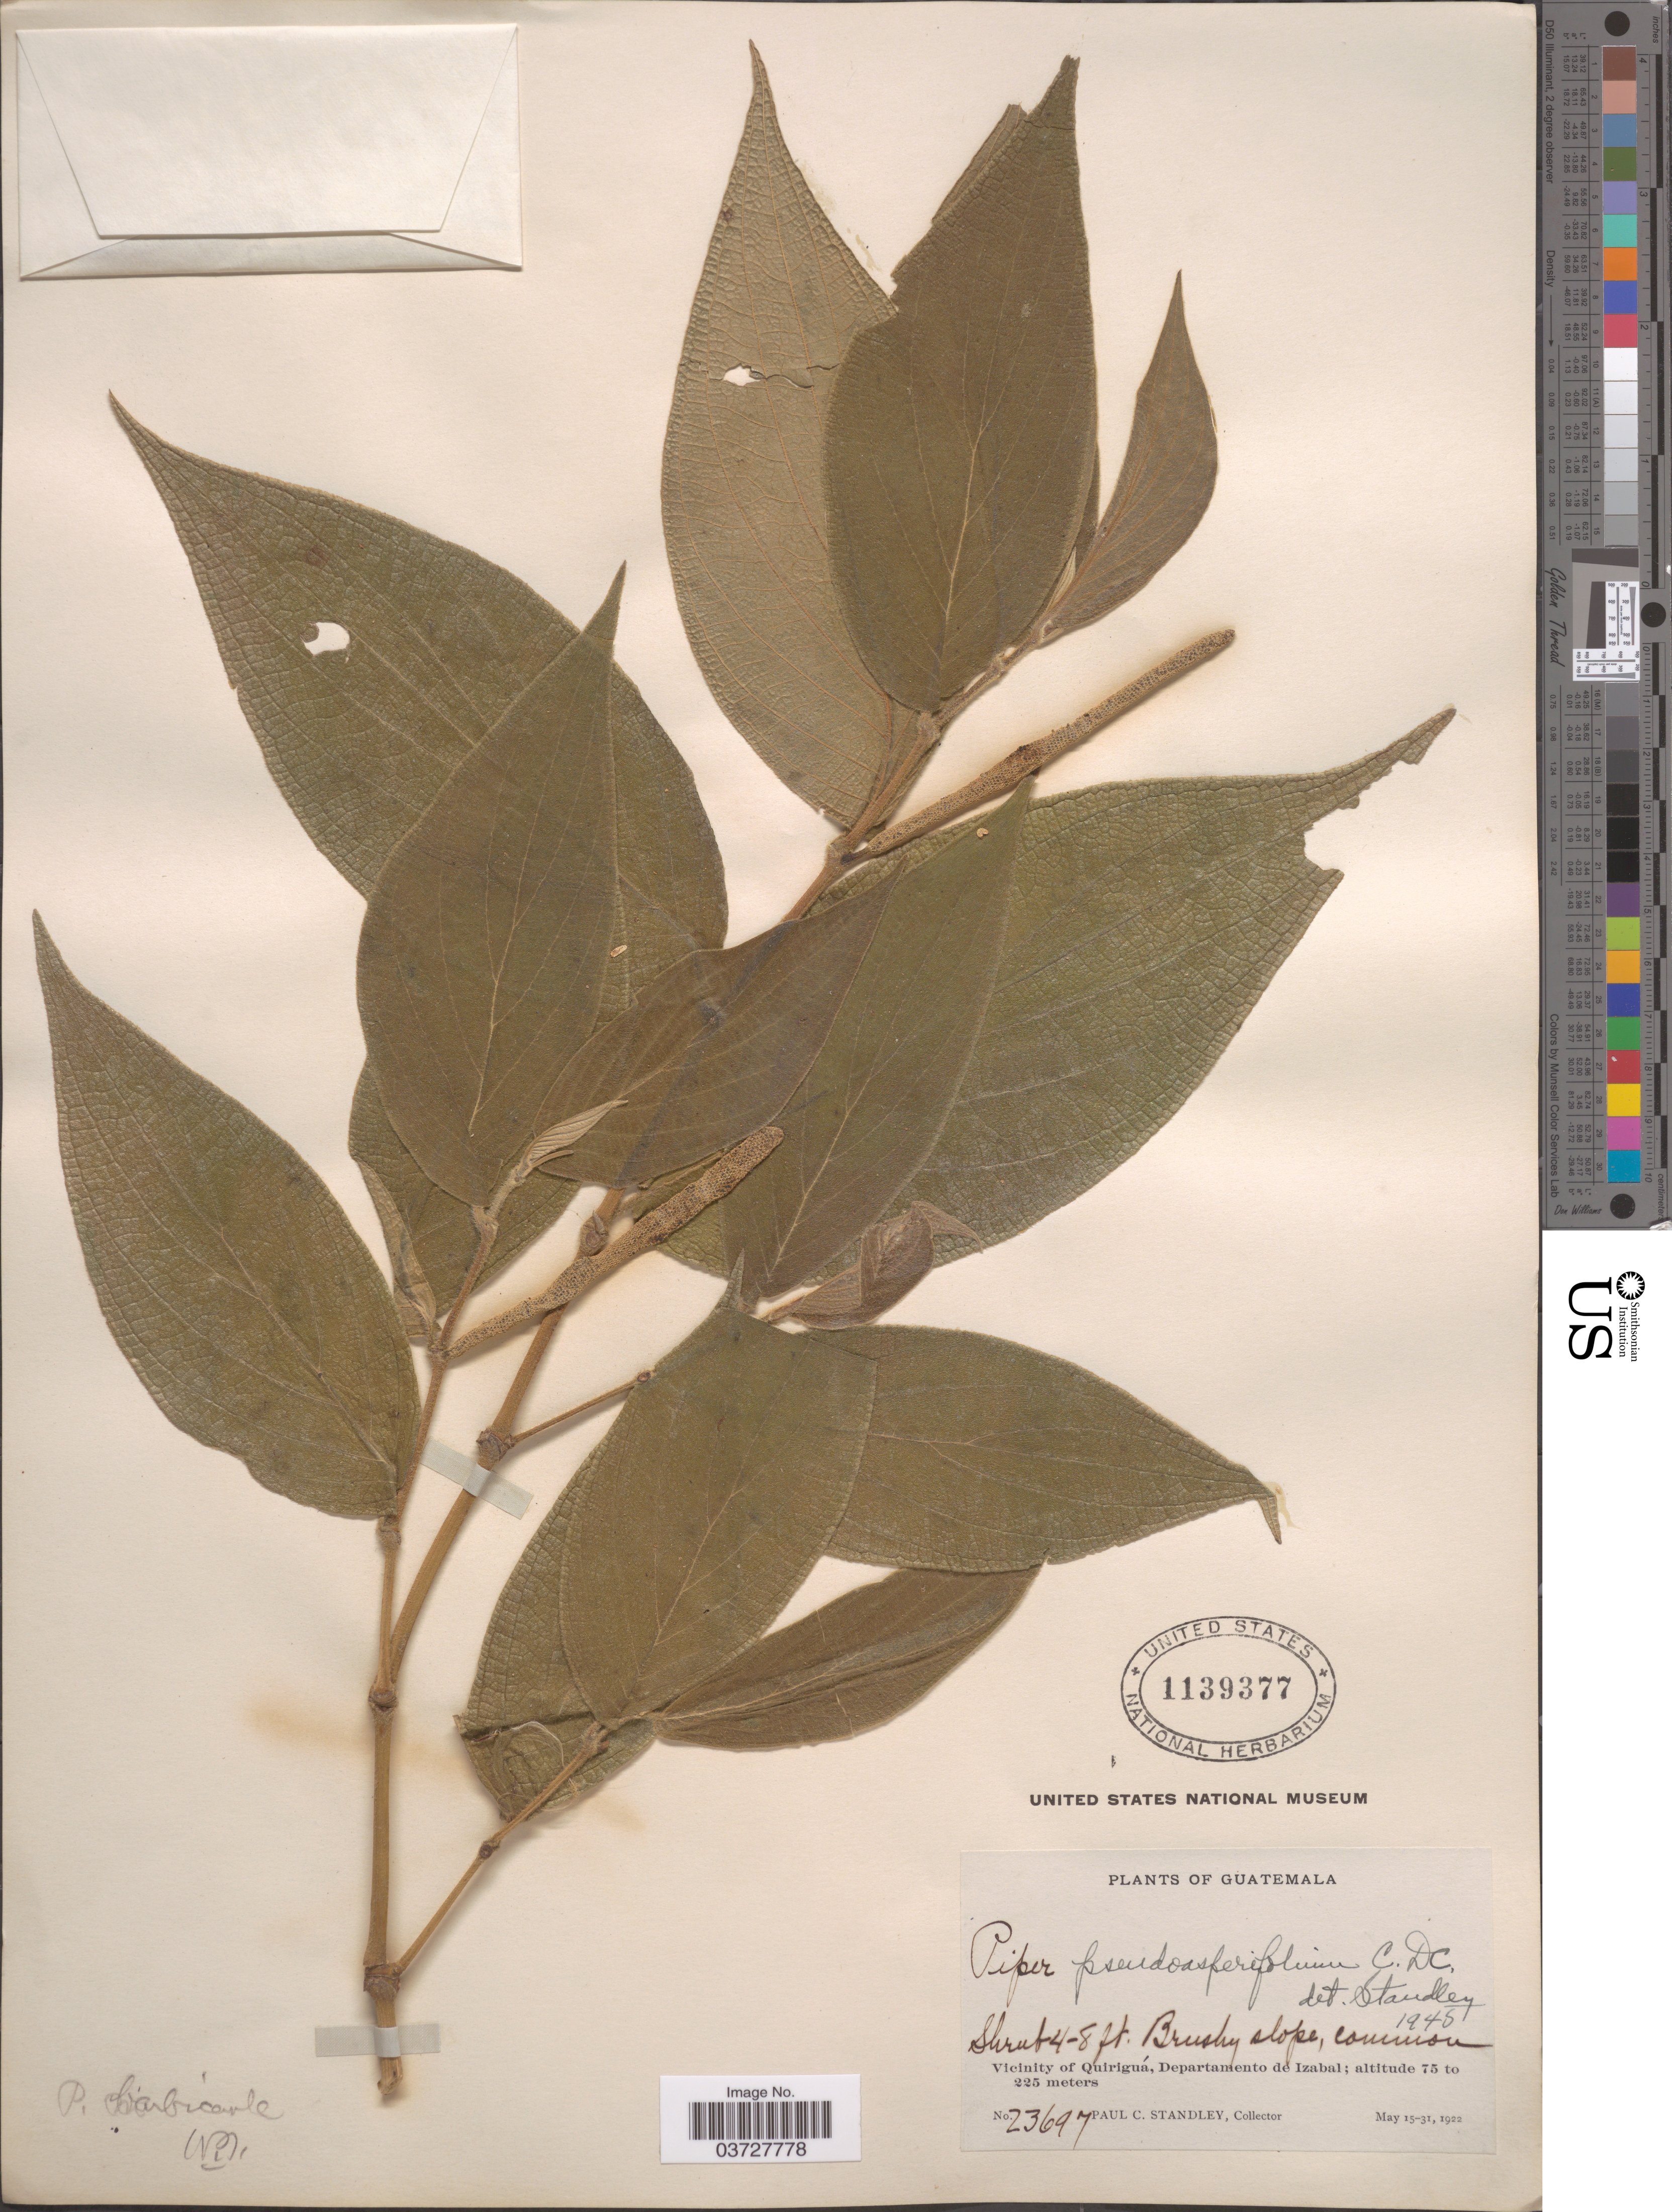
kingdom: Plantae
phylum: Tracheophyta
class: Magnoliopsida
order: Piperales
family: Piperaceae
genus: Piper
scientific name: Piper pseudoasperifolium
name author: C. DC.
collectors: P. C. Standley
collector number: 23697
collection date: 1922-05-15/1922-05-31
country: Guatemala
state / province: Izabal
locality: Vicinity of Quiriguá, Departamento de Izabal.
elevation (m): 75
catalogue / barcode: US 1139377